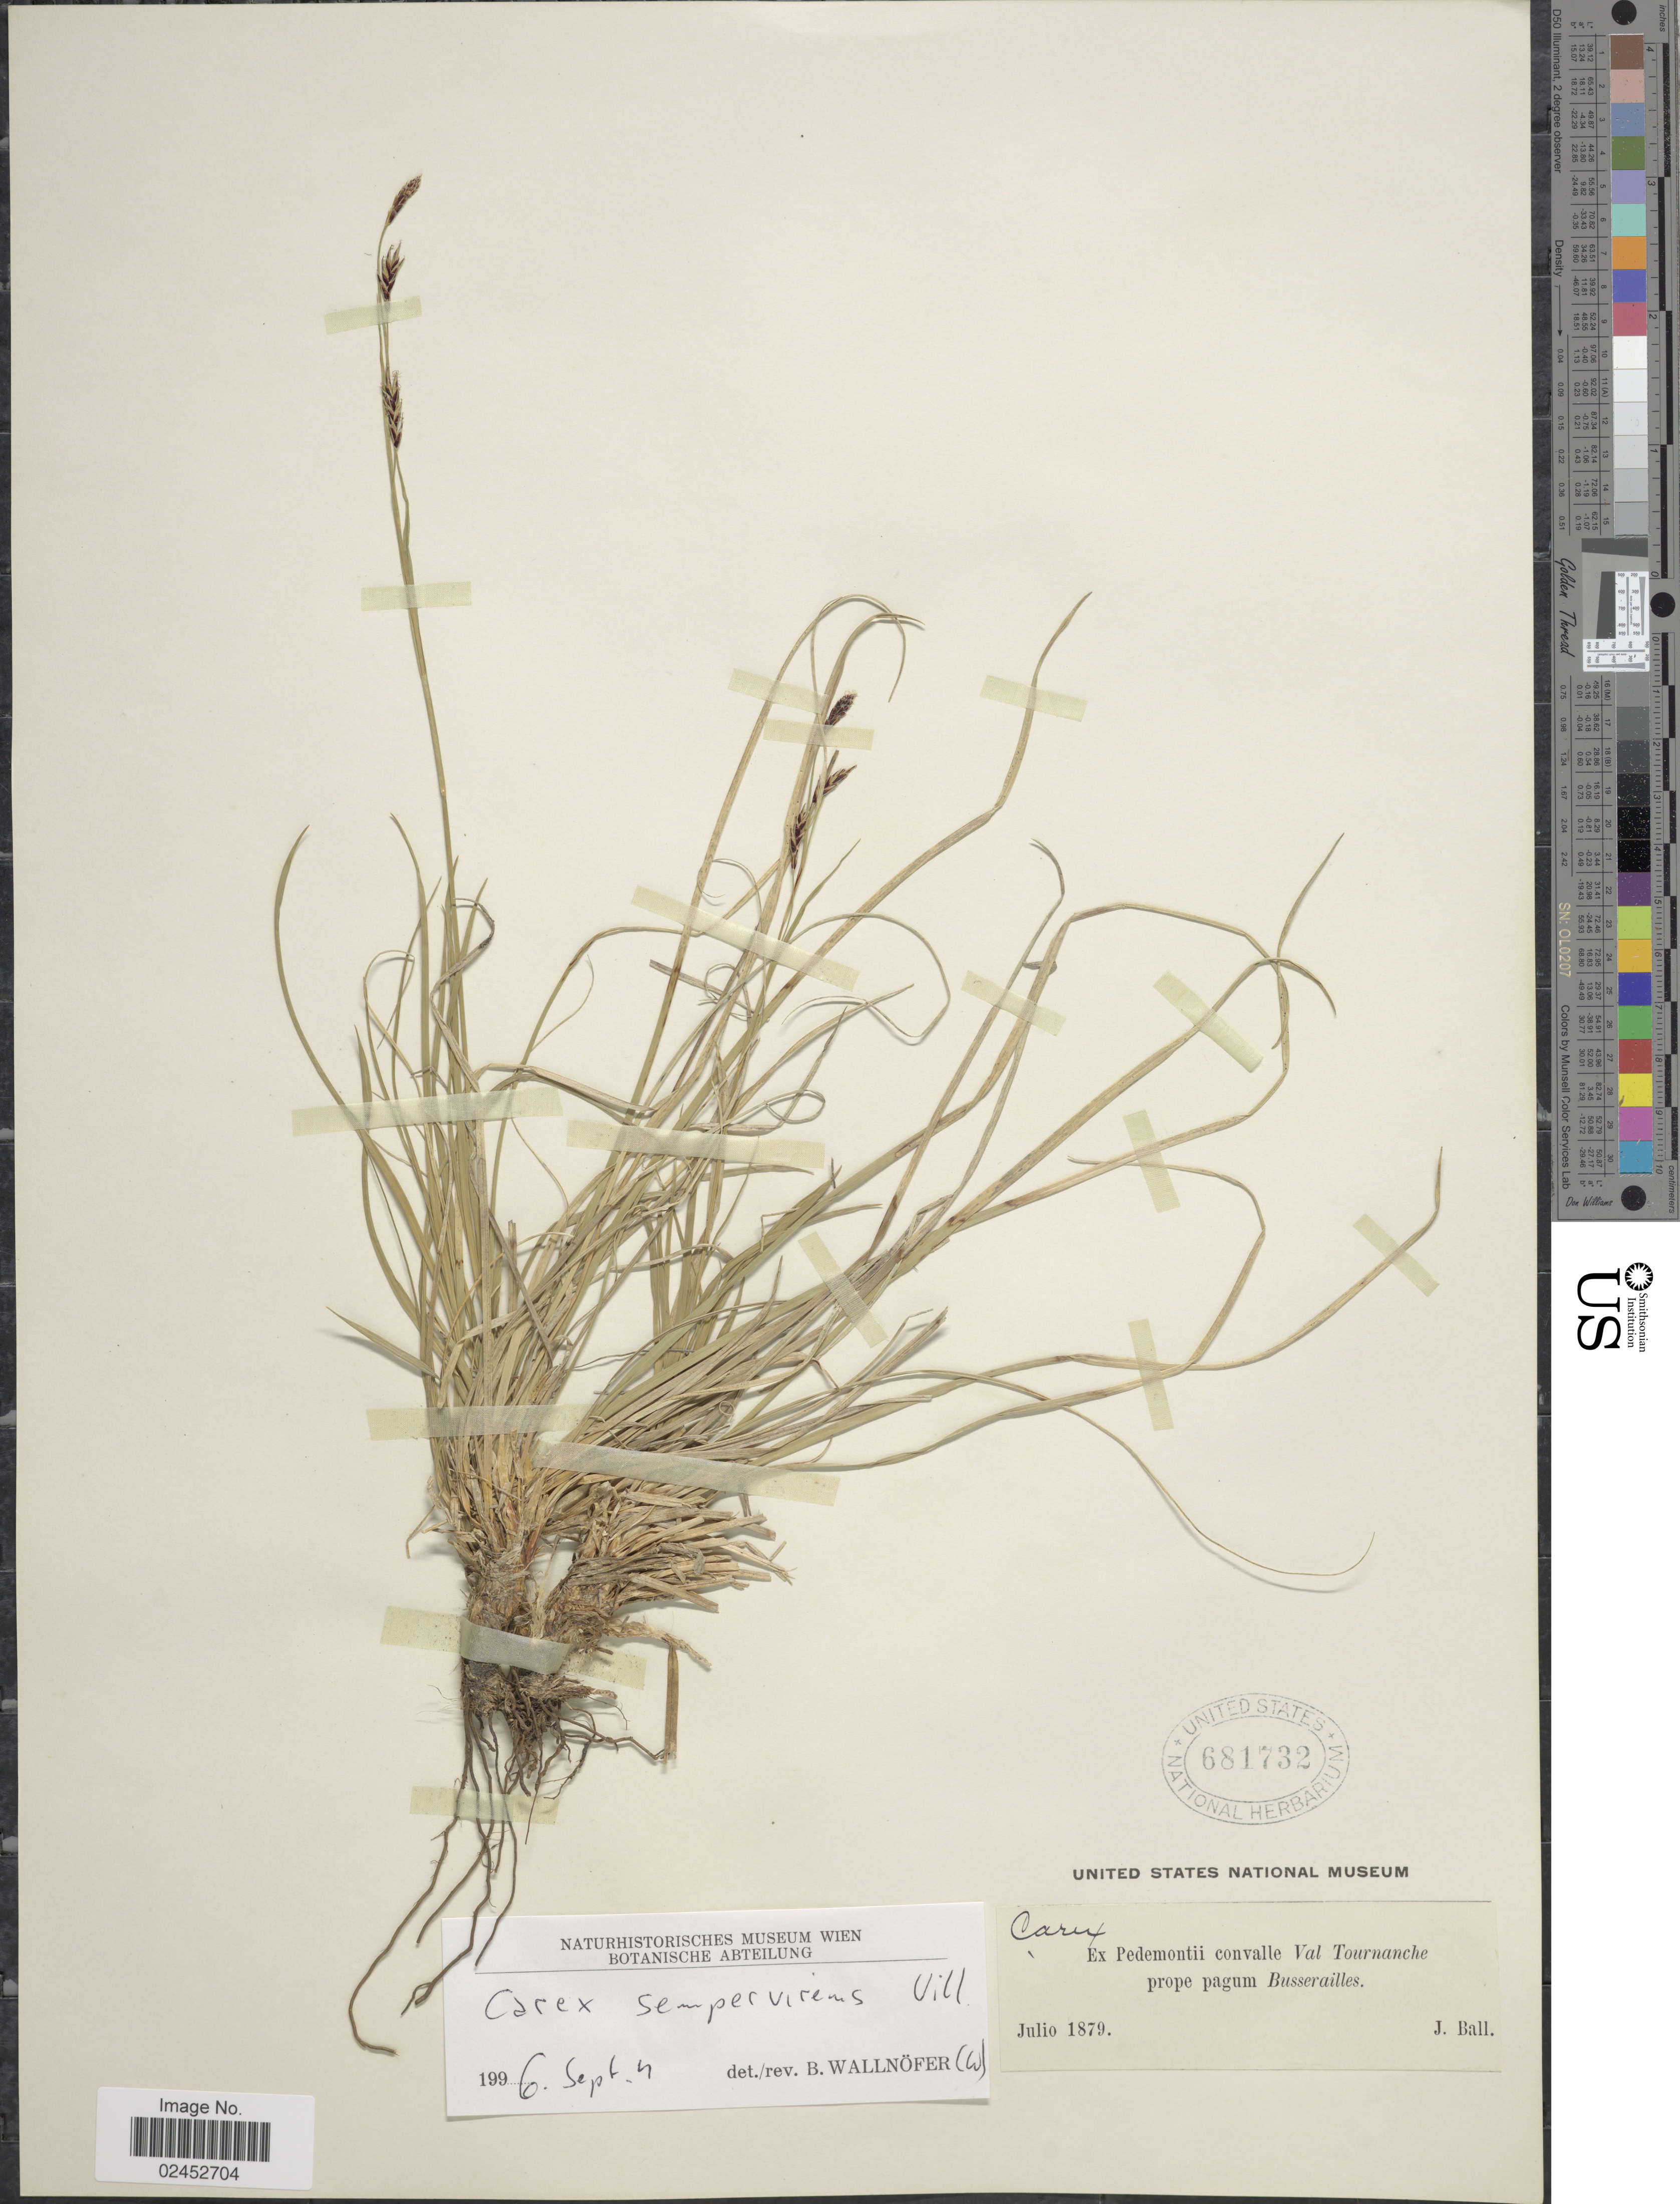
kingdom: Plantae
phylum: Tracheophyta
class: Liliopsida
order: Poales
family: Cyperaceae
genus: Carex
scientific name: Carex sempervirens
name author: Vill.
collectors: J. Ball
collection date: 1879-07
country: Italy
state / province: Piedmont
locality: Ex Pedemontii convalle Val Tournanche prope pagum Busserailles.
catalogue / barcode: US 681732